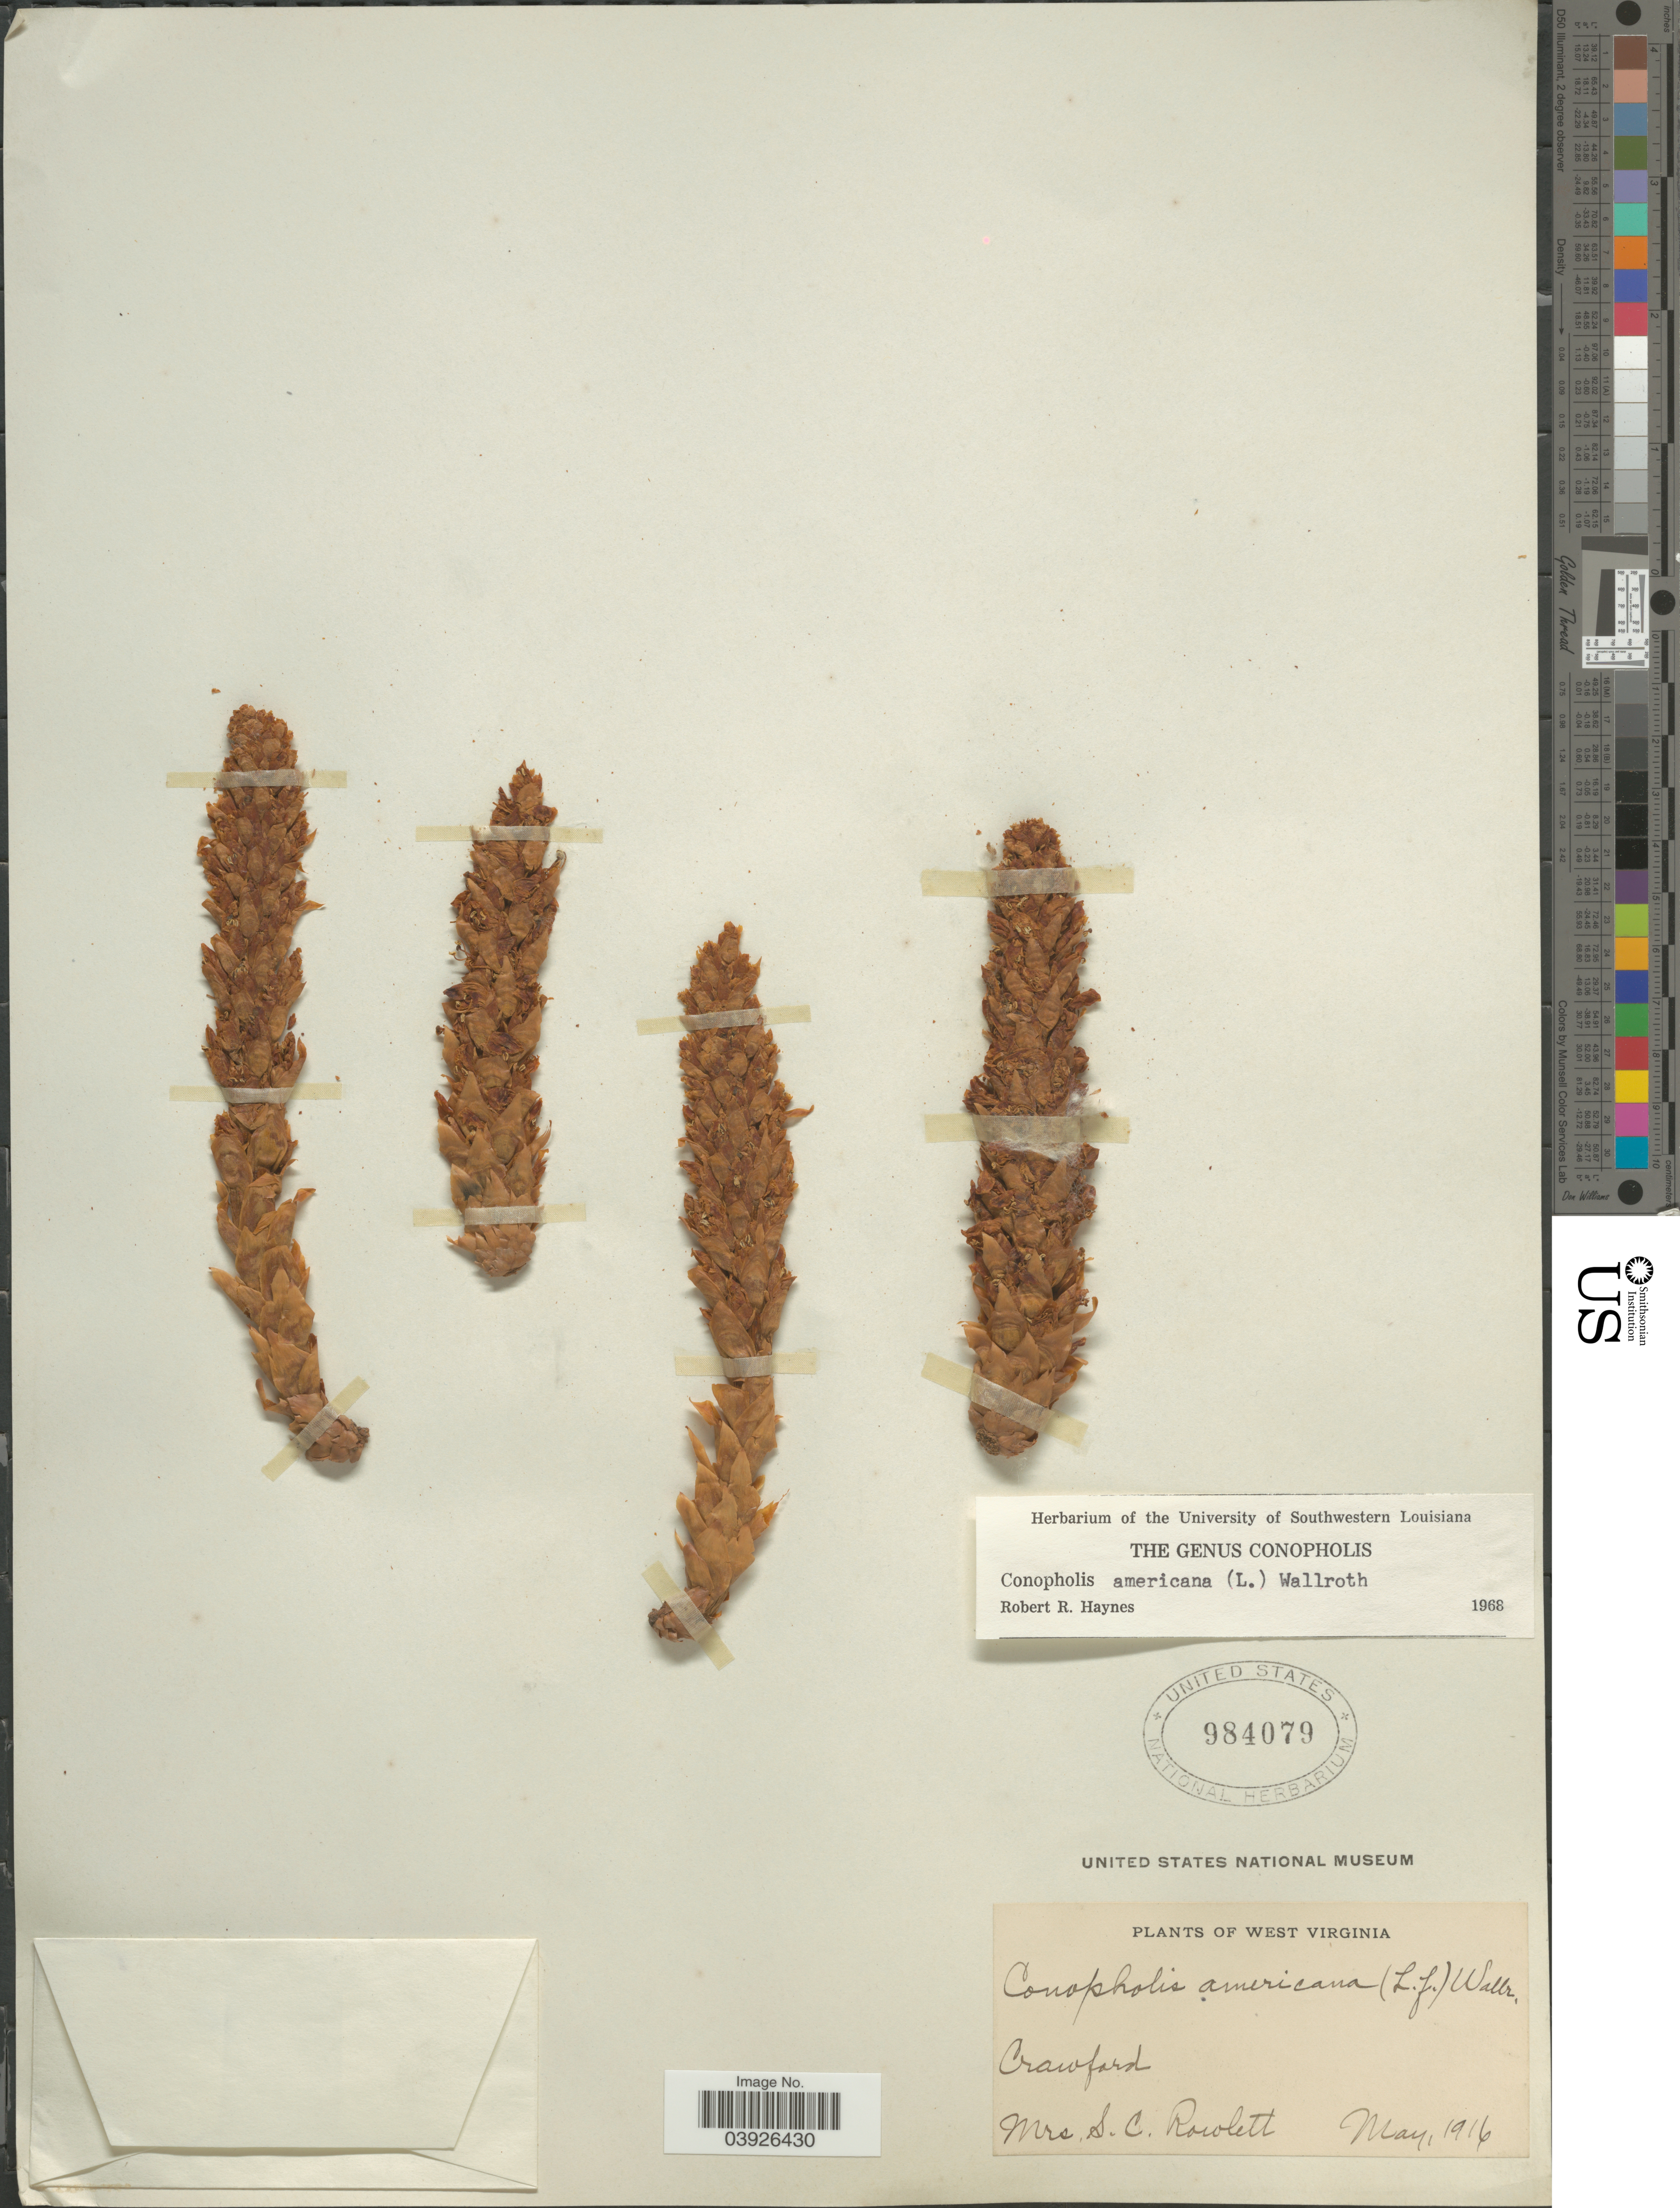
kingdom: Plantae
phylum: Tracheophyta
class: Magnoliopsida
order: Lamiales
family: Orobanchaceae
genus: Conopholis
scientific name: Conopholis americana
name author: (L. f.) Wallr.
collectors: S. Rowlett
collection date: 1916-05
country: United States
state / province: West Virginia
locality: Crawford.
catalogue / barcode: US 984079